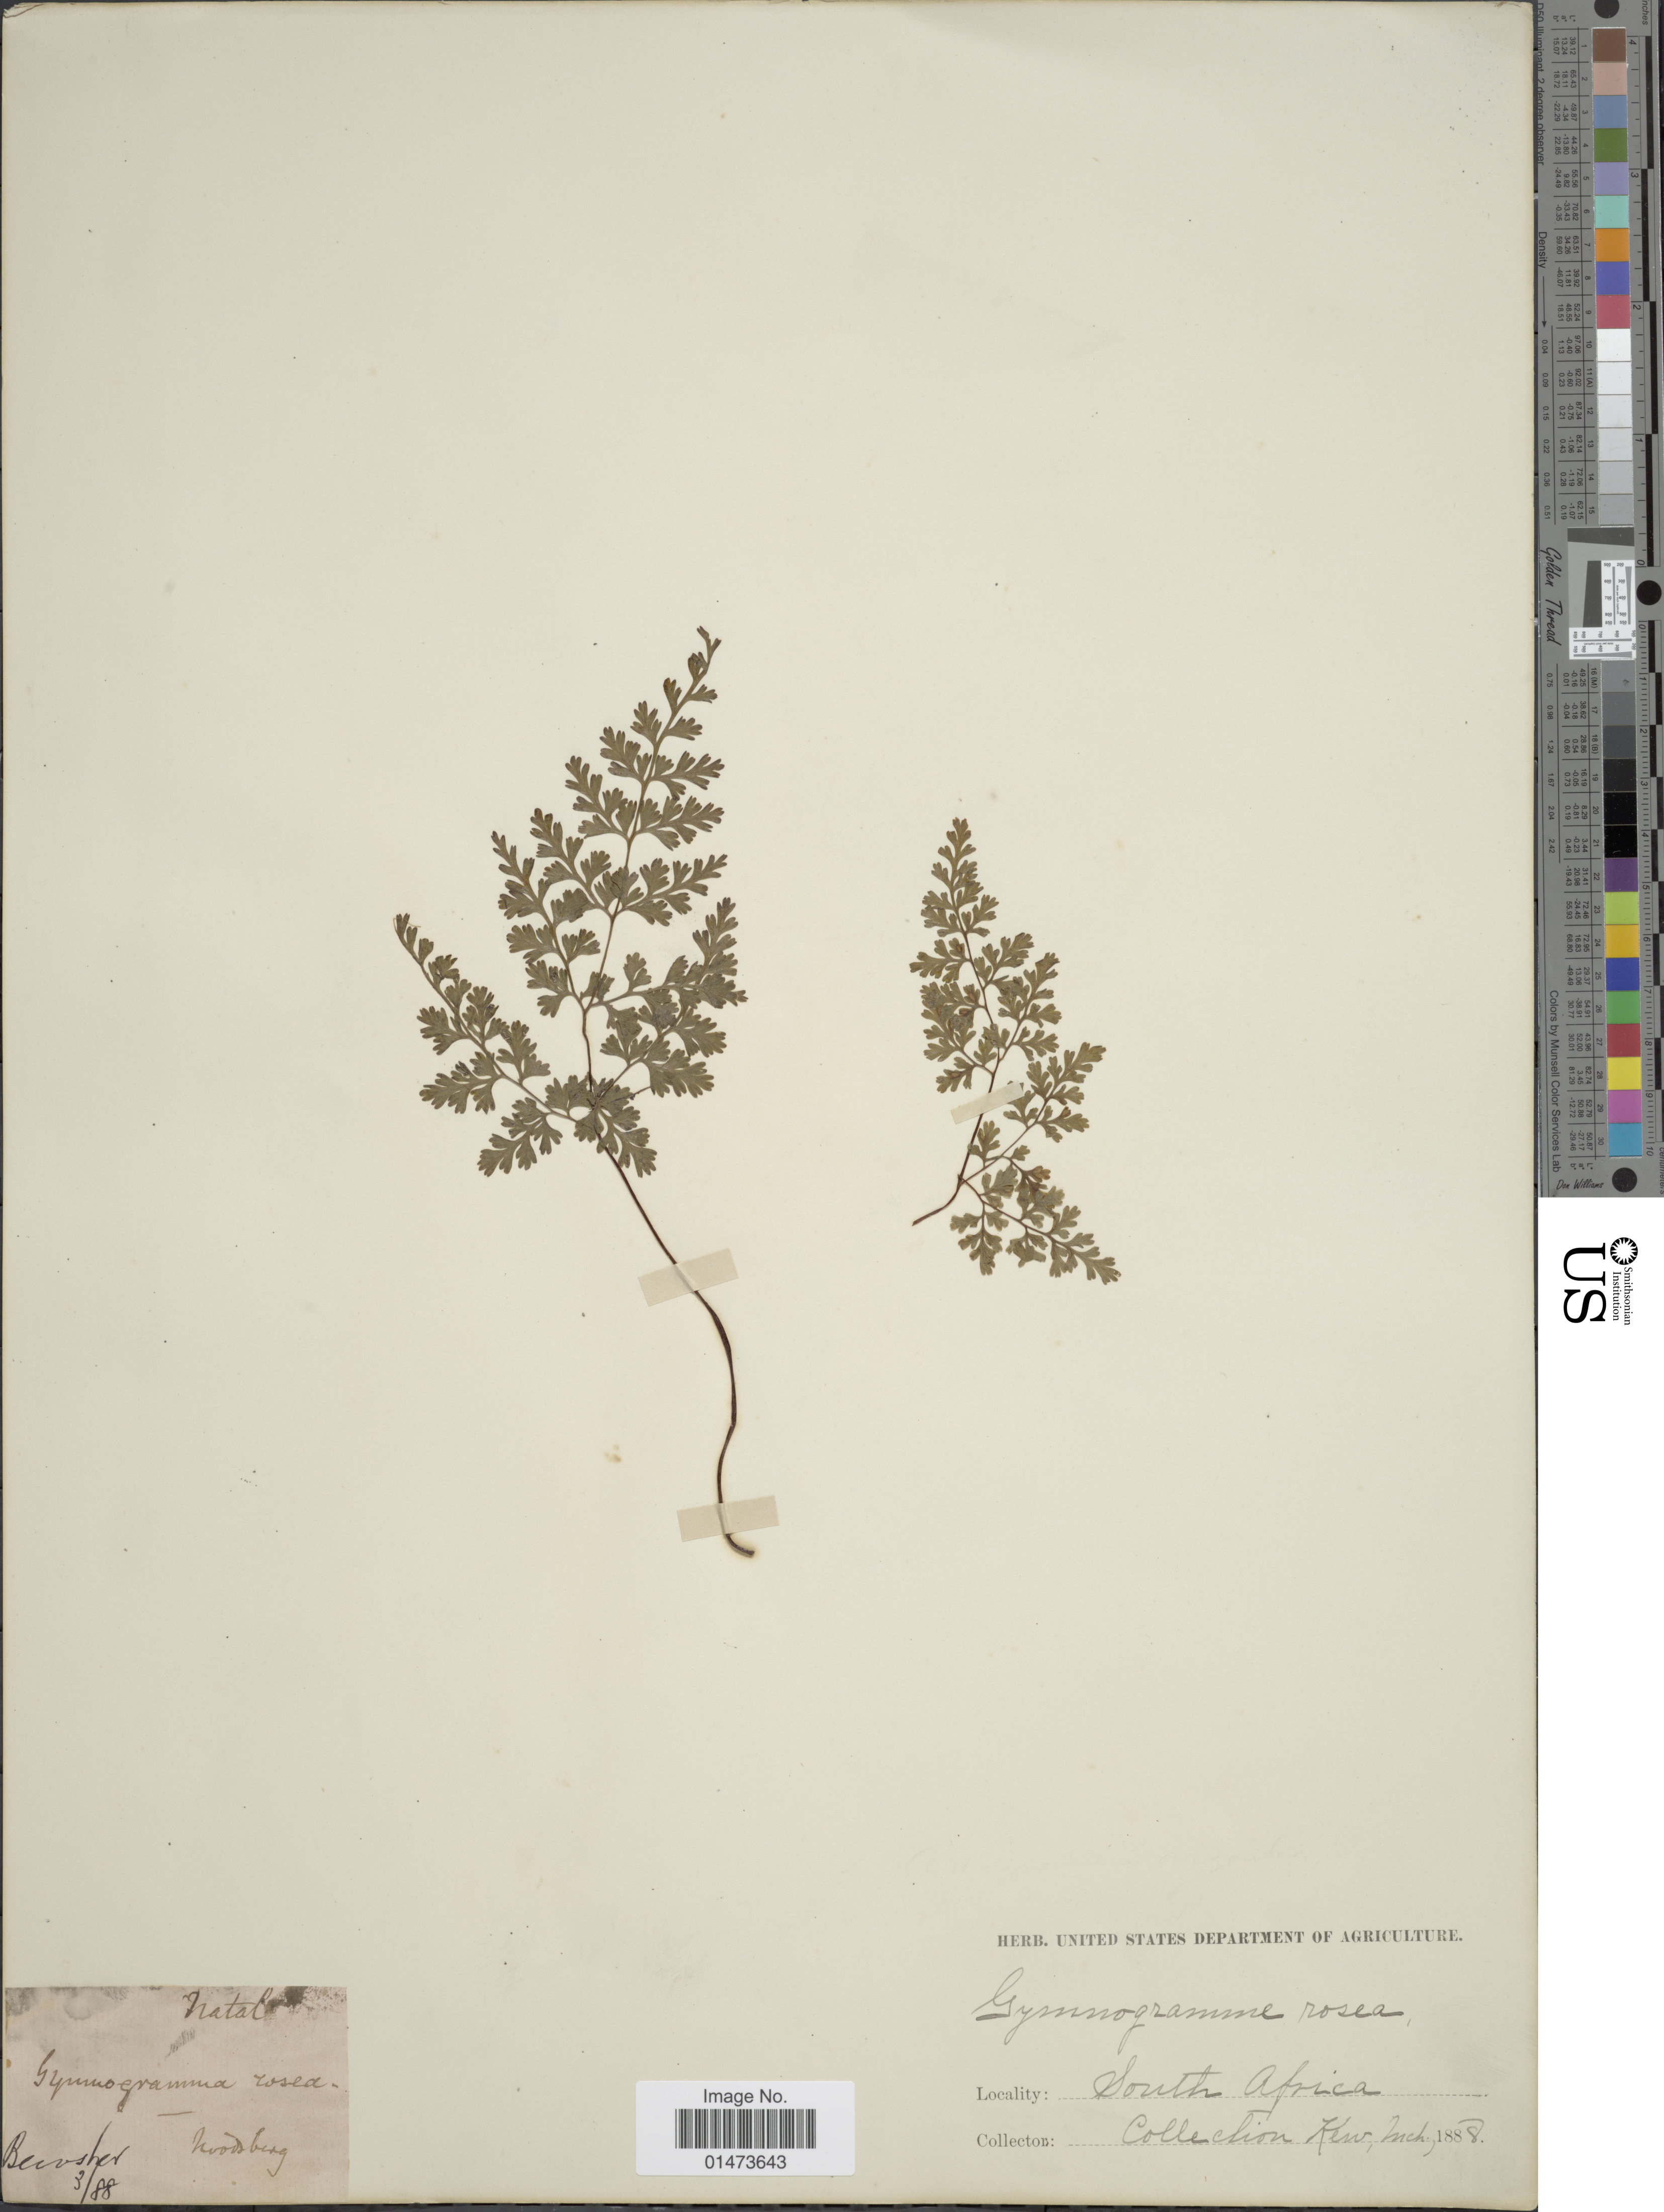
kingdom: Plantae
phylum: Tracheophyta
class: Polypodiopsida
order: Polypodiales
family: Pteridaceae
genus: Cerosora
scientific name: Cerosora argentea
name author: (Willd.) Hennequin & H. Schneid.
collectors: C. Bewsher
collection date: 1888-03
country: South Africa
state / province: KwaZulu-Natal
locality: Natal, Noodsberg, South Africa